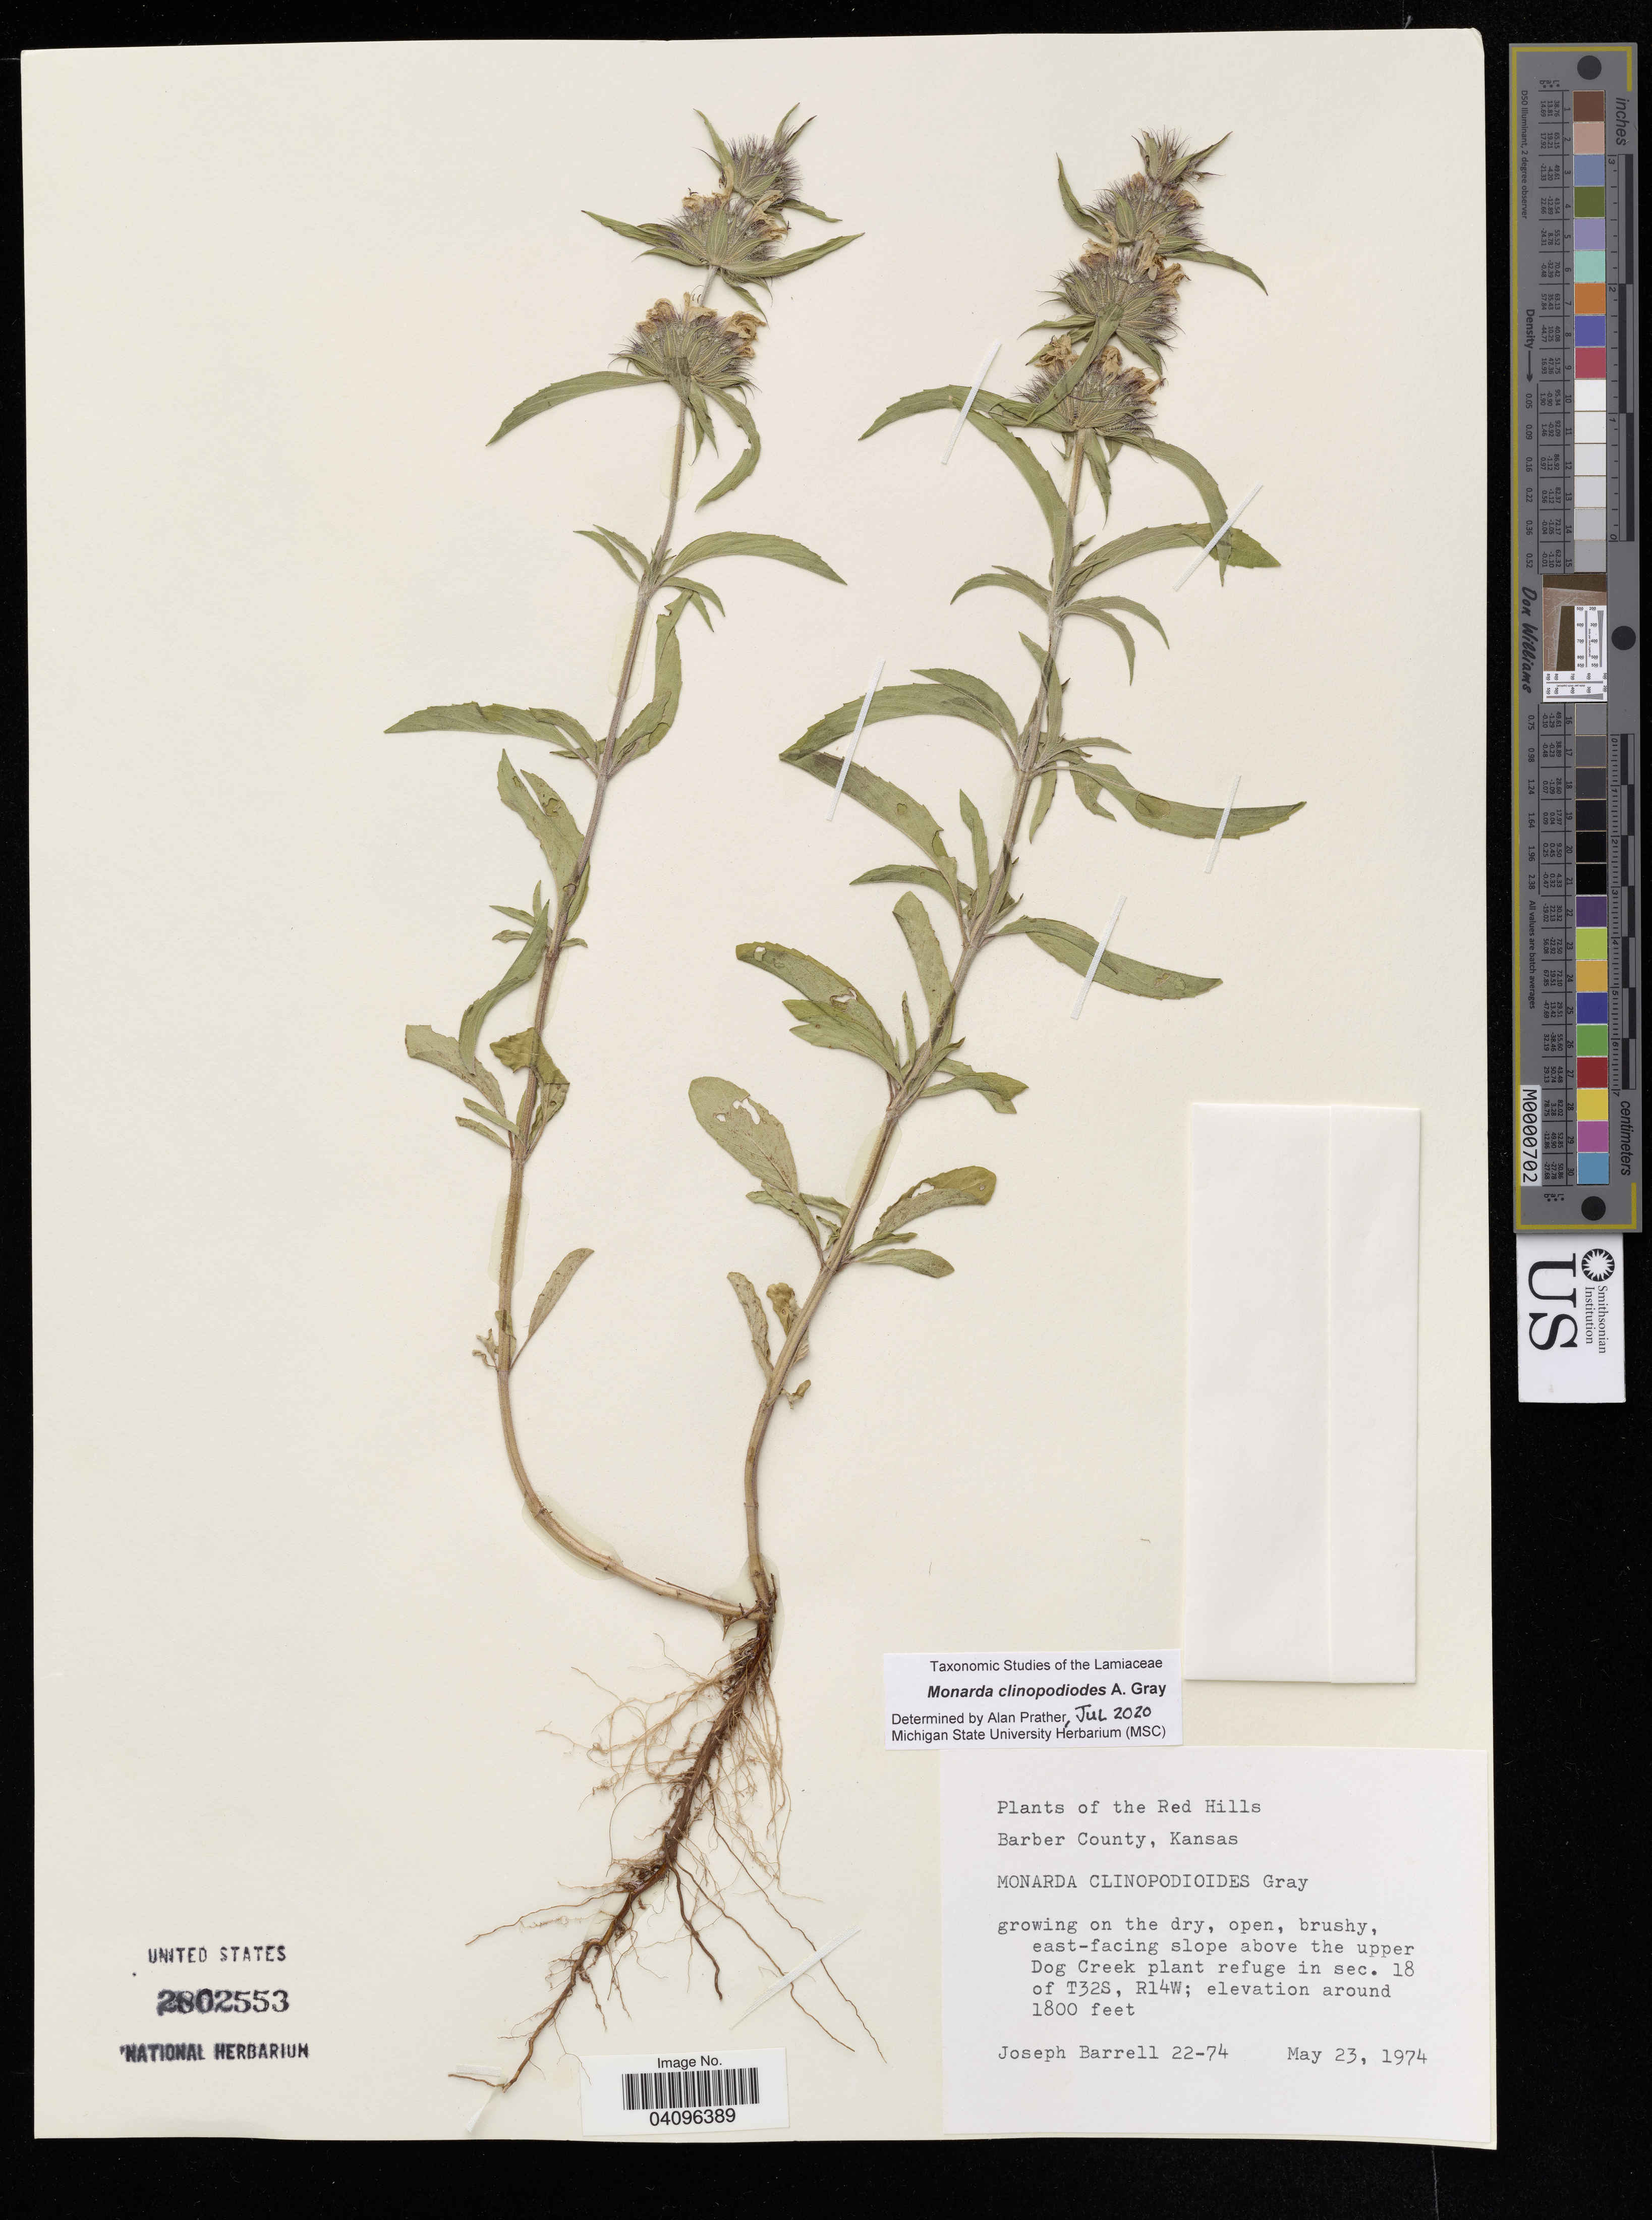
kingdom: Plantae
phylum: Tracheophyta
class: Magnoliopsida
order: Lamiales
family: Lamiaceae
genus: Monarda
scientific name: Monarda clinopodioides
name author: A. Gray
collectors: J. Barrell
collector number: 22-74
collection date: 1974-05-23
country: United States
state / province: Kansas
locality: The Red Hills. Barber County.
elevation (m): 549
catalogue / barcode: US 2802553